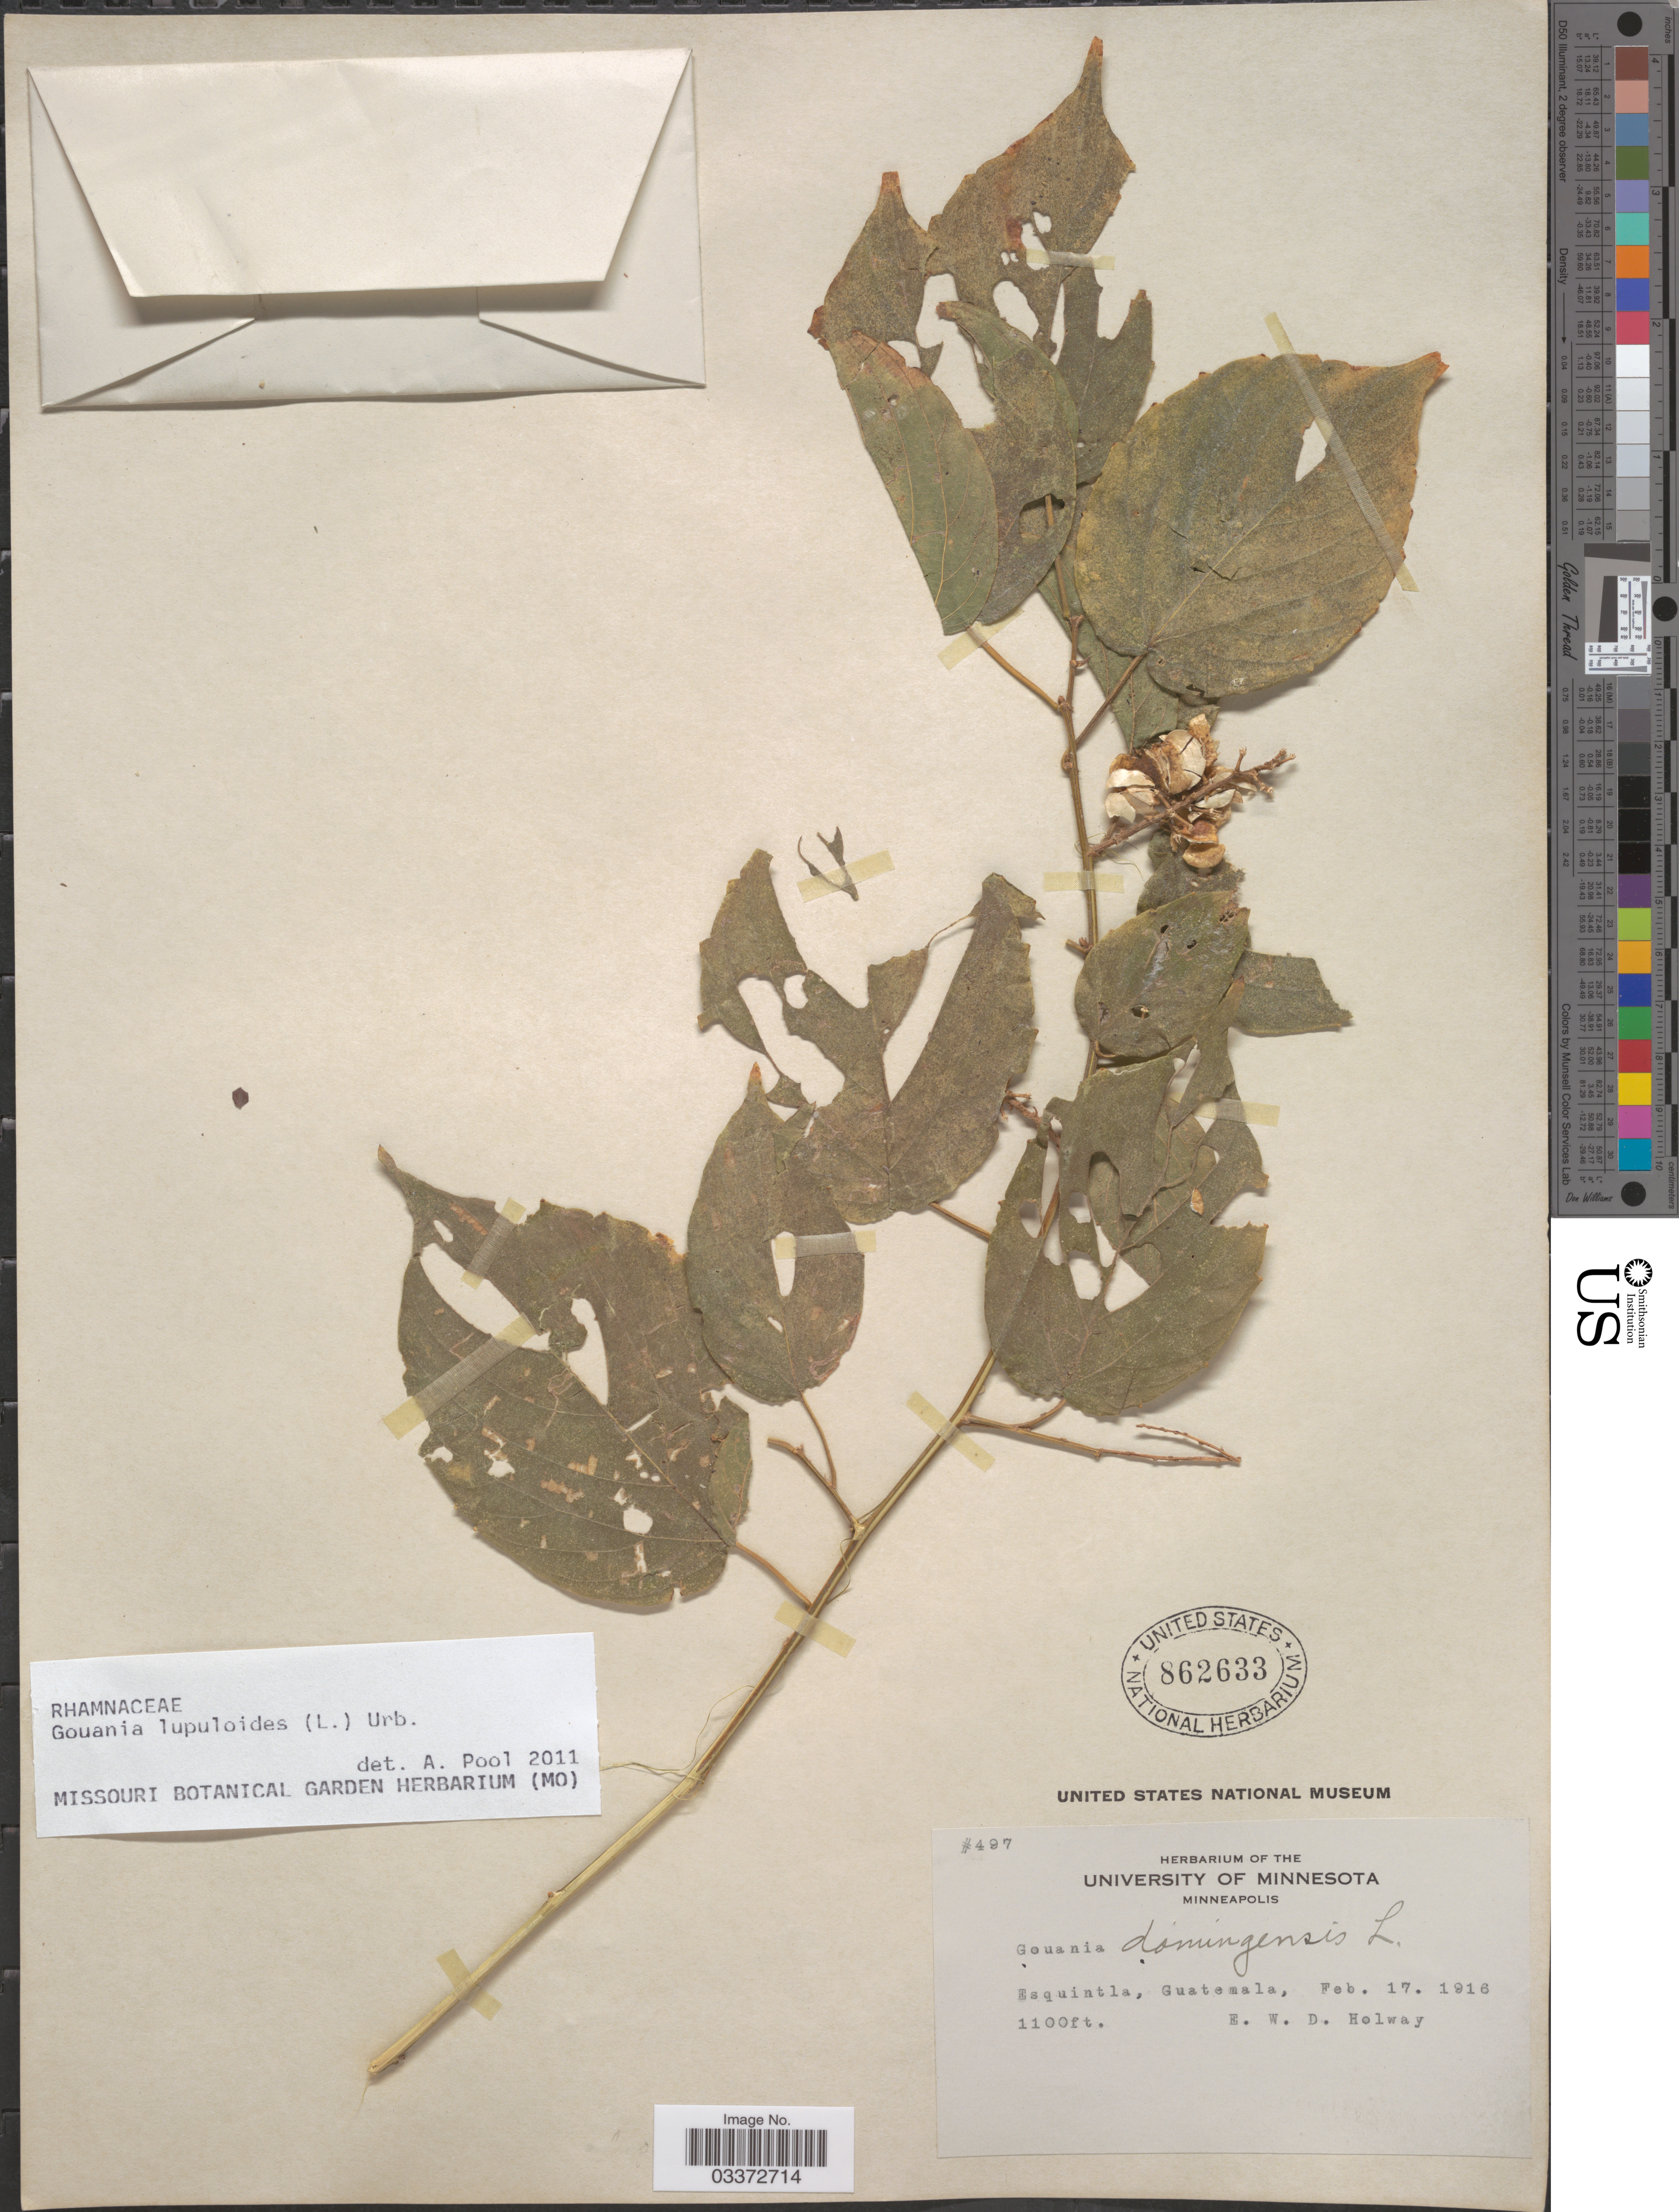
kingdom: Plantae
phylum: Tracheophyta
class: Magnoliopsida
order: Rosales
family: Rhamnaceae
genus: Gouania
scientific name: Gouania lupuloides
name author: (L.) Urb.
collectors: E. W. D. Holway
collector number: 497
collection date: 1916-02-17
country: Guatemala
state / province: Escuintla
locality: Esquintla.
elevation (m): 335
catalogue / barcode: US 862633